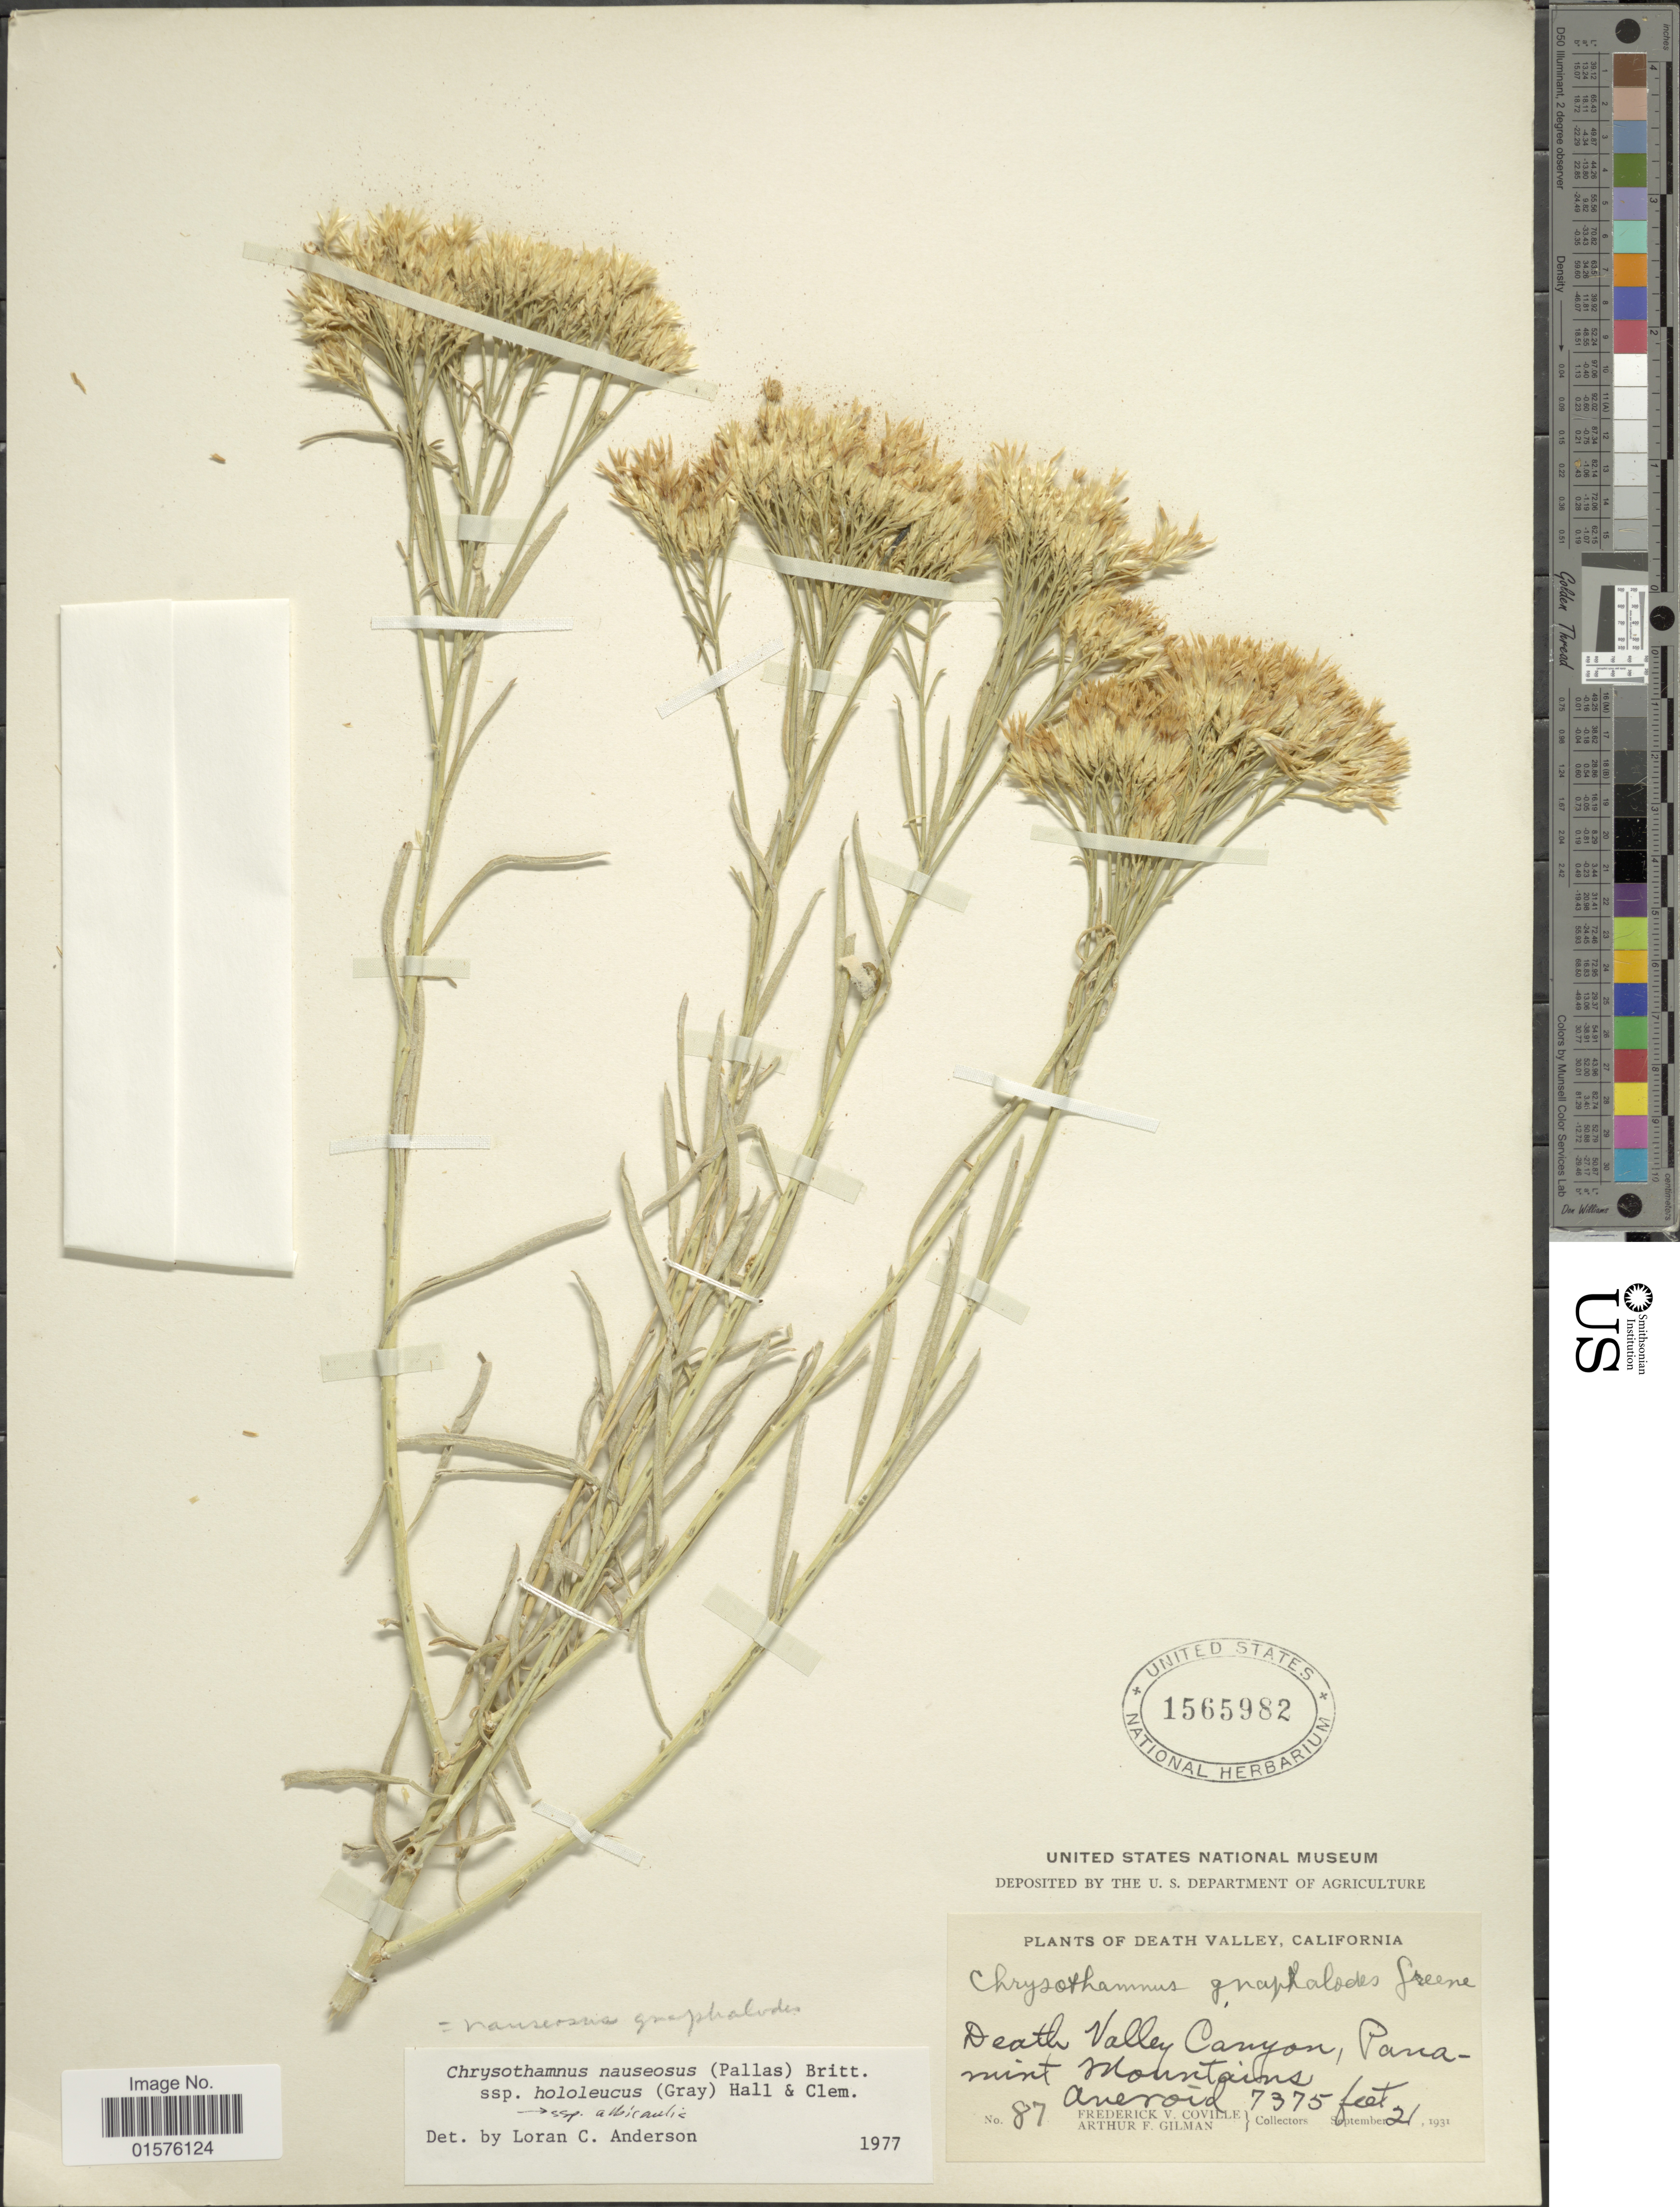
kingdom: Plantae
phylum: Tracheophyta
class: Magnoliopsida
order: Asterales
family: Asteraceae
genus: Ericameria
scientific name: Ericameria nauseosa var. hololeuca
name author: (A. Gray) G.L. Nesom & G.I. Baird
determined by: Urbatsch, Lowell E., Curator (LSU), Louisiana State University (UNITED STATES)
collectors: F. V. Coville & A. Gilman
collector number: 87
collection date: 1931-09-21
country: United States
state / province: California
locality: Death Valley, Death Valley Canyon, Panamint Mountains.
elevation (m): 2248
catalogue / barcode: US 1565982